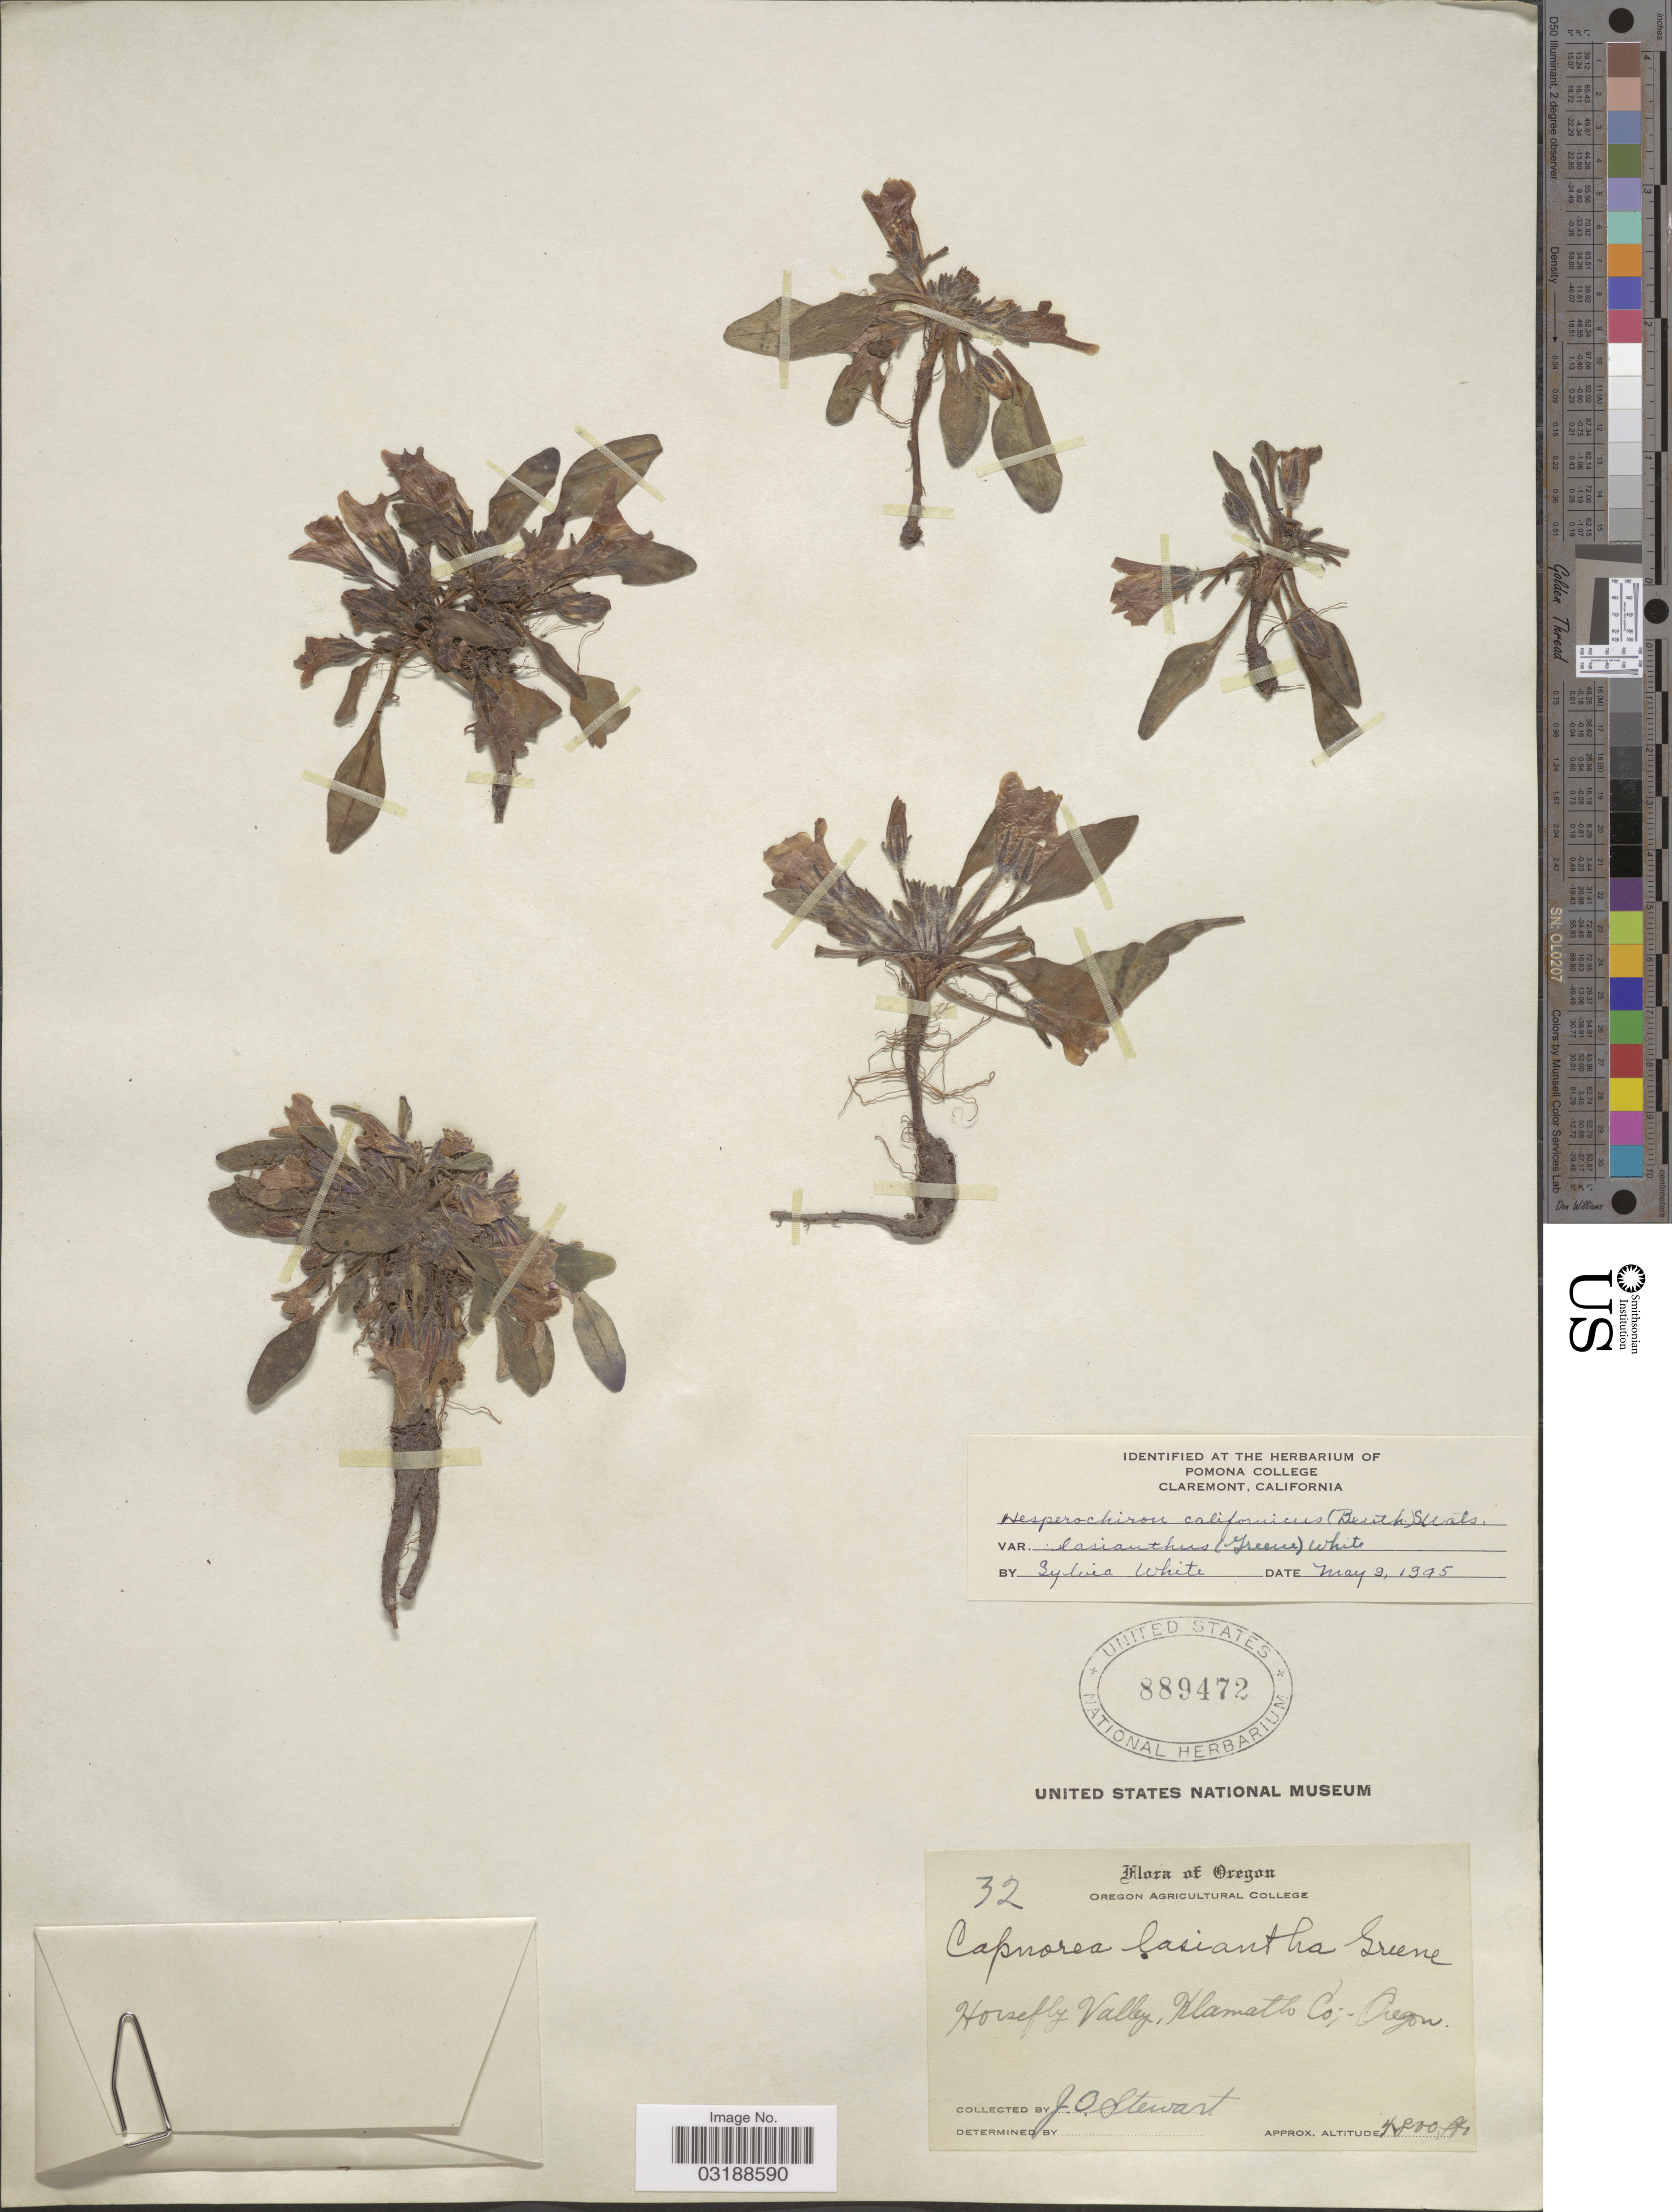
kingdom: Plantae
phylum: Tracheophyta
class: Magnoliopsida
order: Boraginales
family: Hydrophyllaceae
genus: Hesperochiron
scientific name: Hesperochiron californicus var. lasianthus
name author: (Kellogg) Brand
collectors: J. Stewart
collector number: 32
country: United States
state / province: Oregon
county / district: Klamath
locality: Horsefly Valley, Klamath Co.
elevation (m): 1463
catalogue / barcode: US 889472